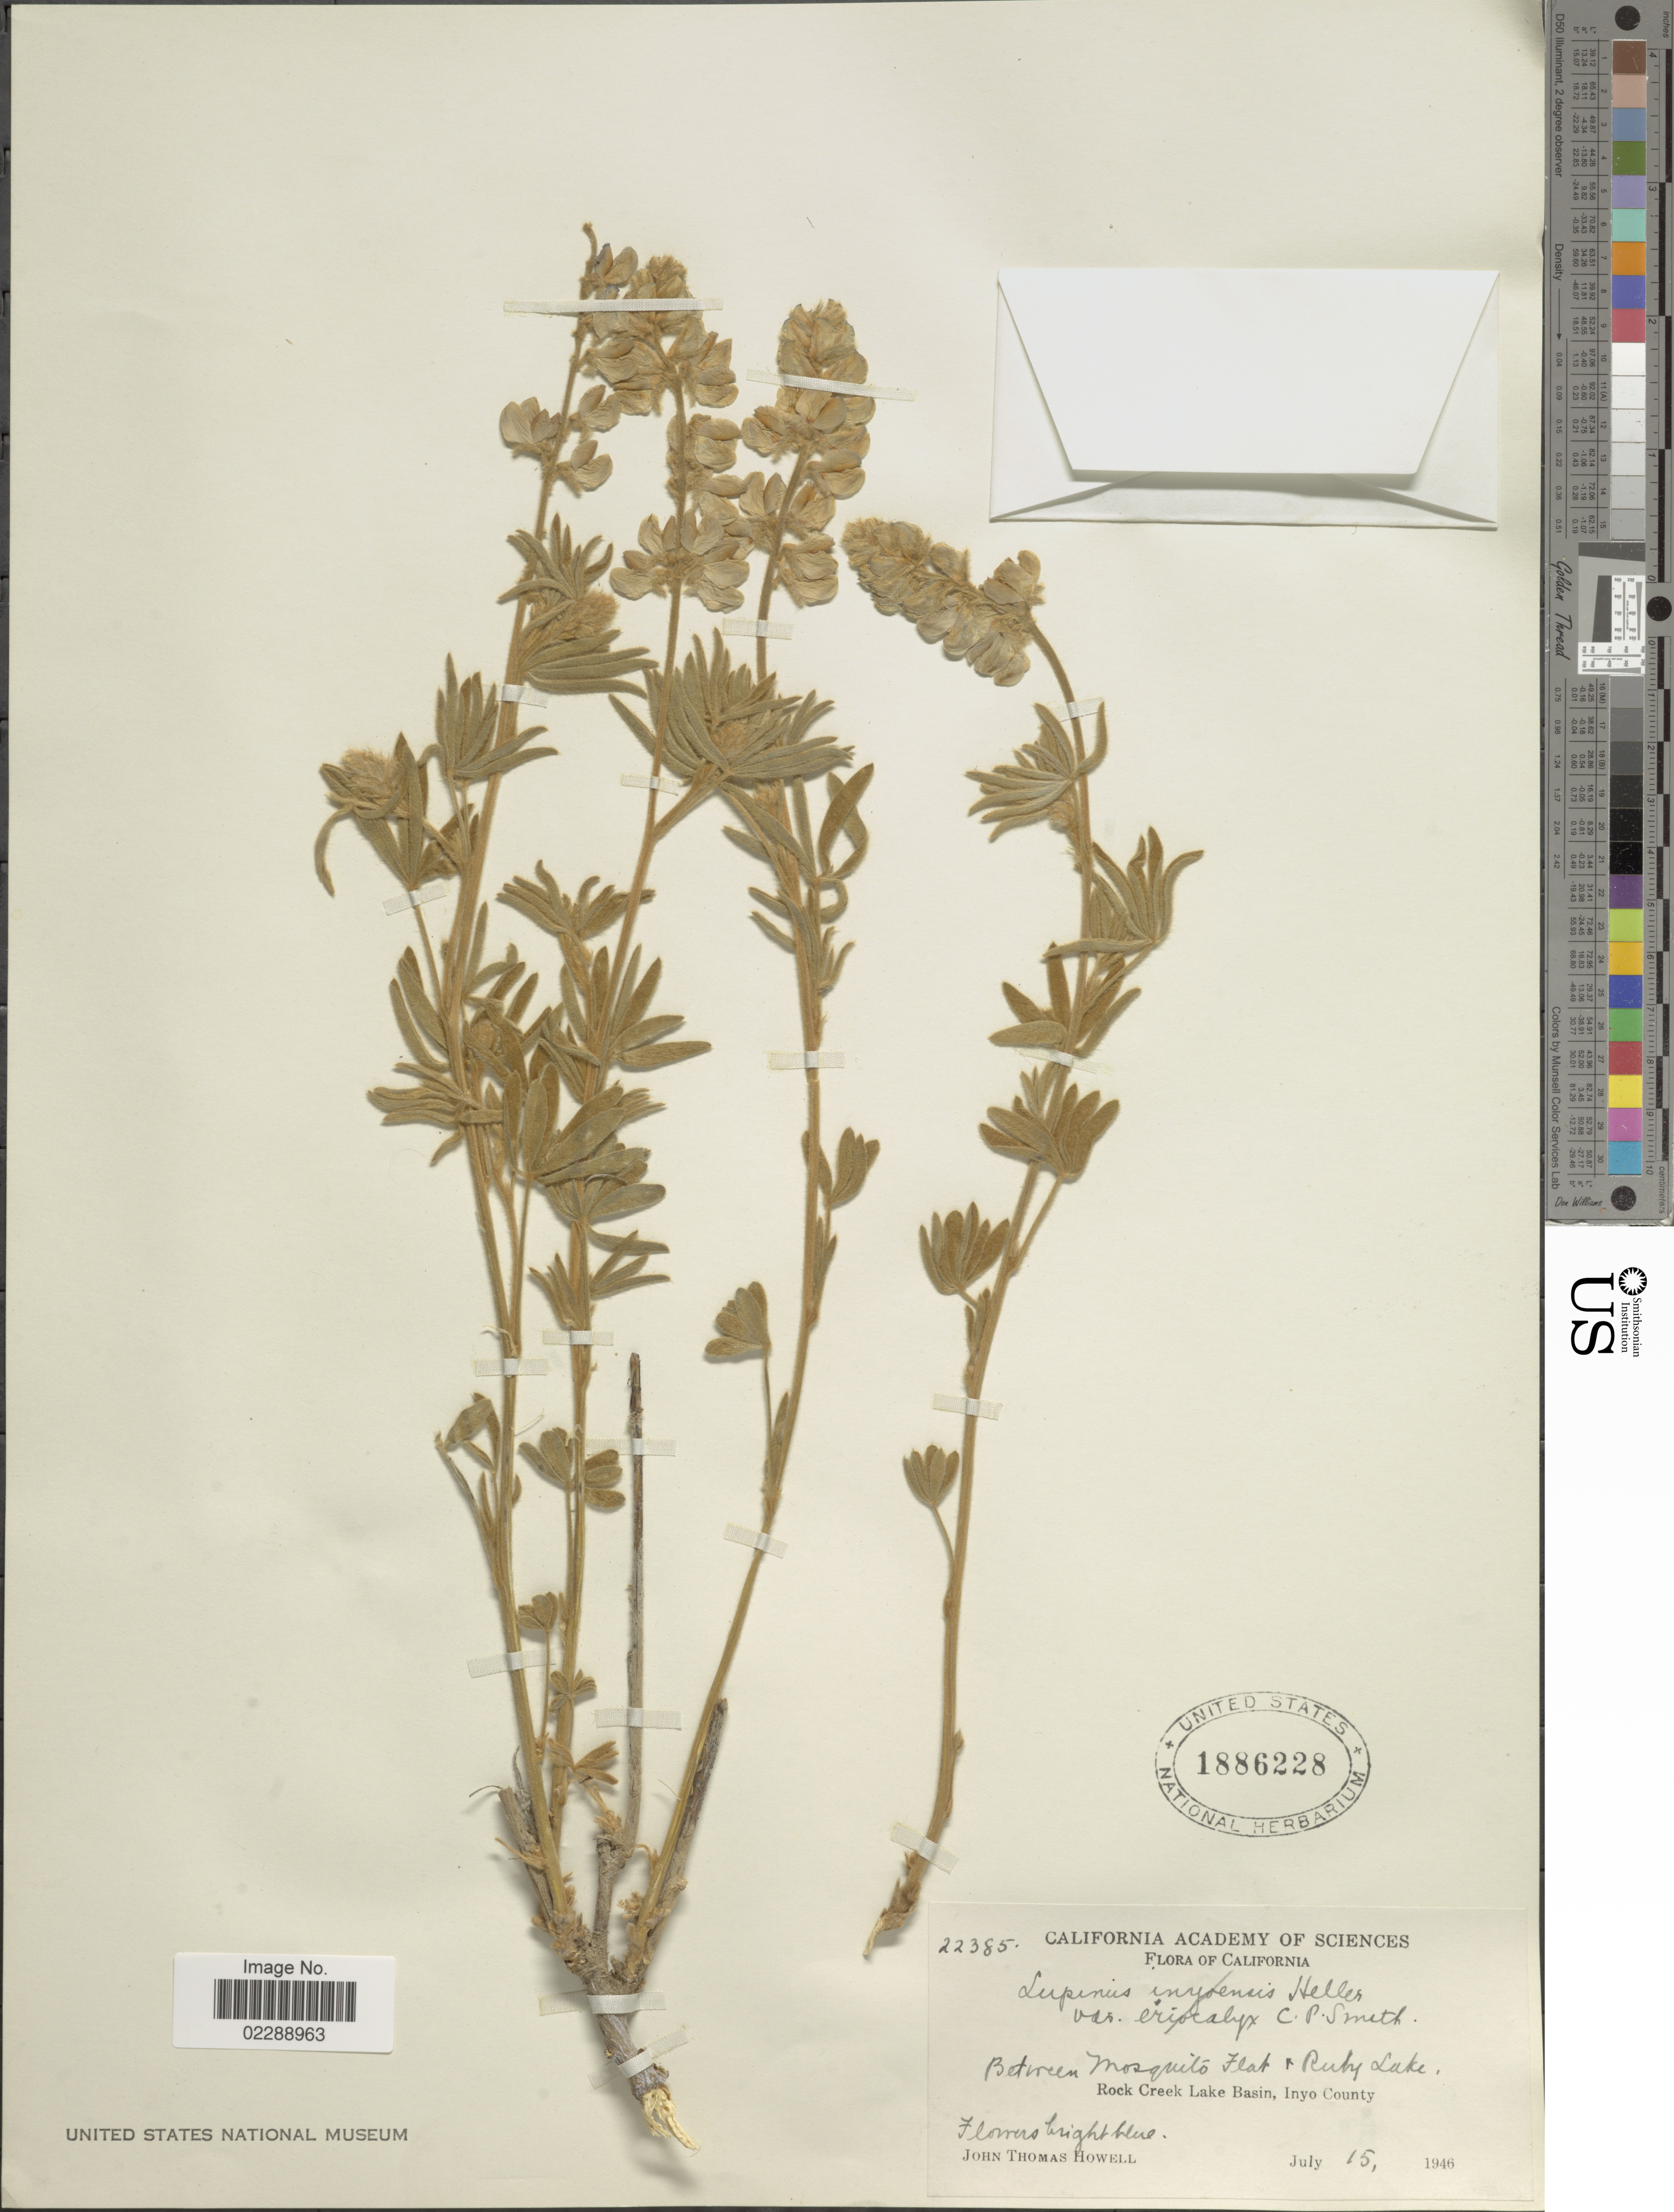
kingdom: Plantae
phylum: Tracheophyta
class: Magnoliopsida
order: Fabales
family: Fabaceae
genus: Lupinus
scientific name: Lupinus sp.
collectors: J. T. Howell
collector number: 22385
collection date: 1946-07-15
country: United States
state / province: California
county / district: Inyo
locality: Between Mosquito Flat & Ruby Lake, Rock Creek Lake Basin, Inyo County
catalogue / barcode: US 1886228